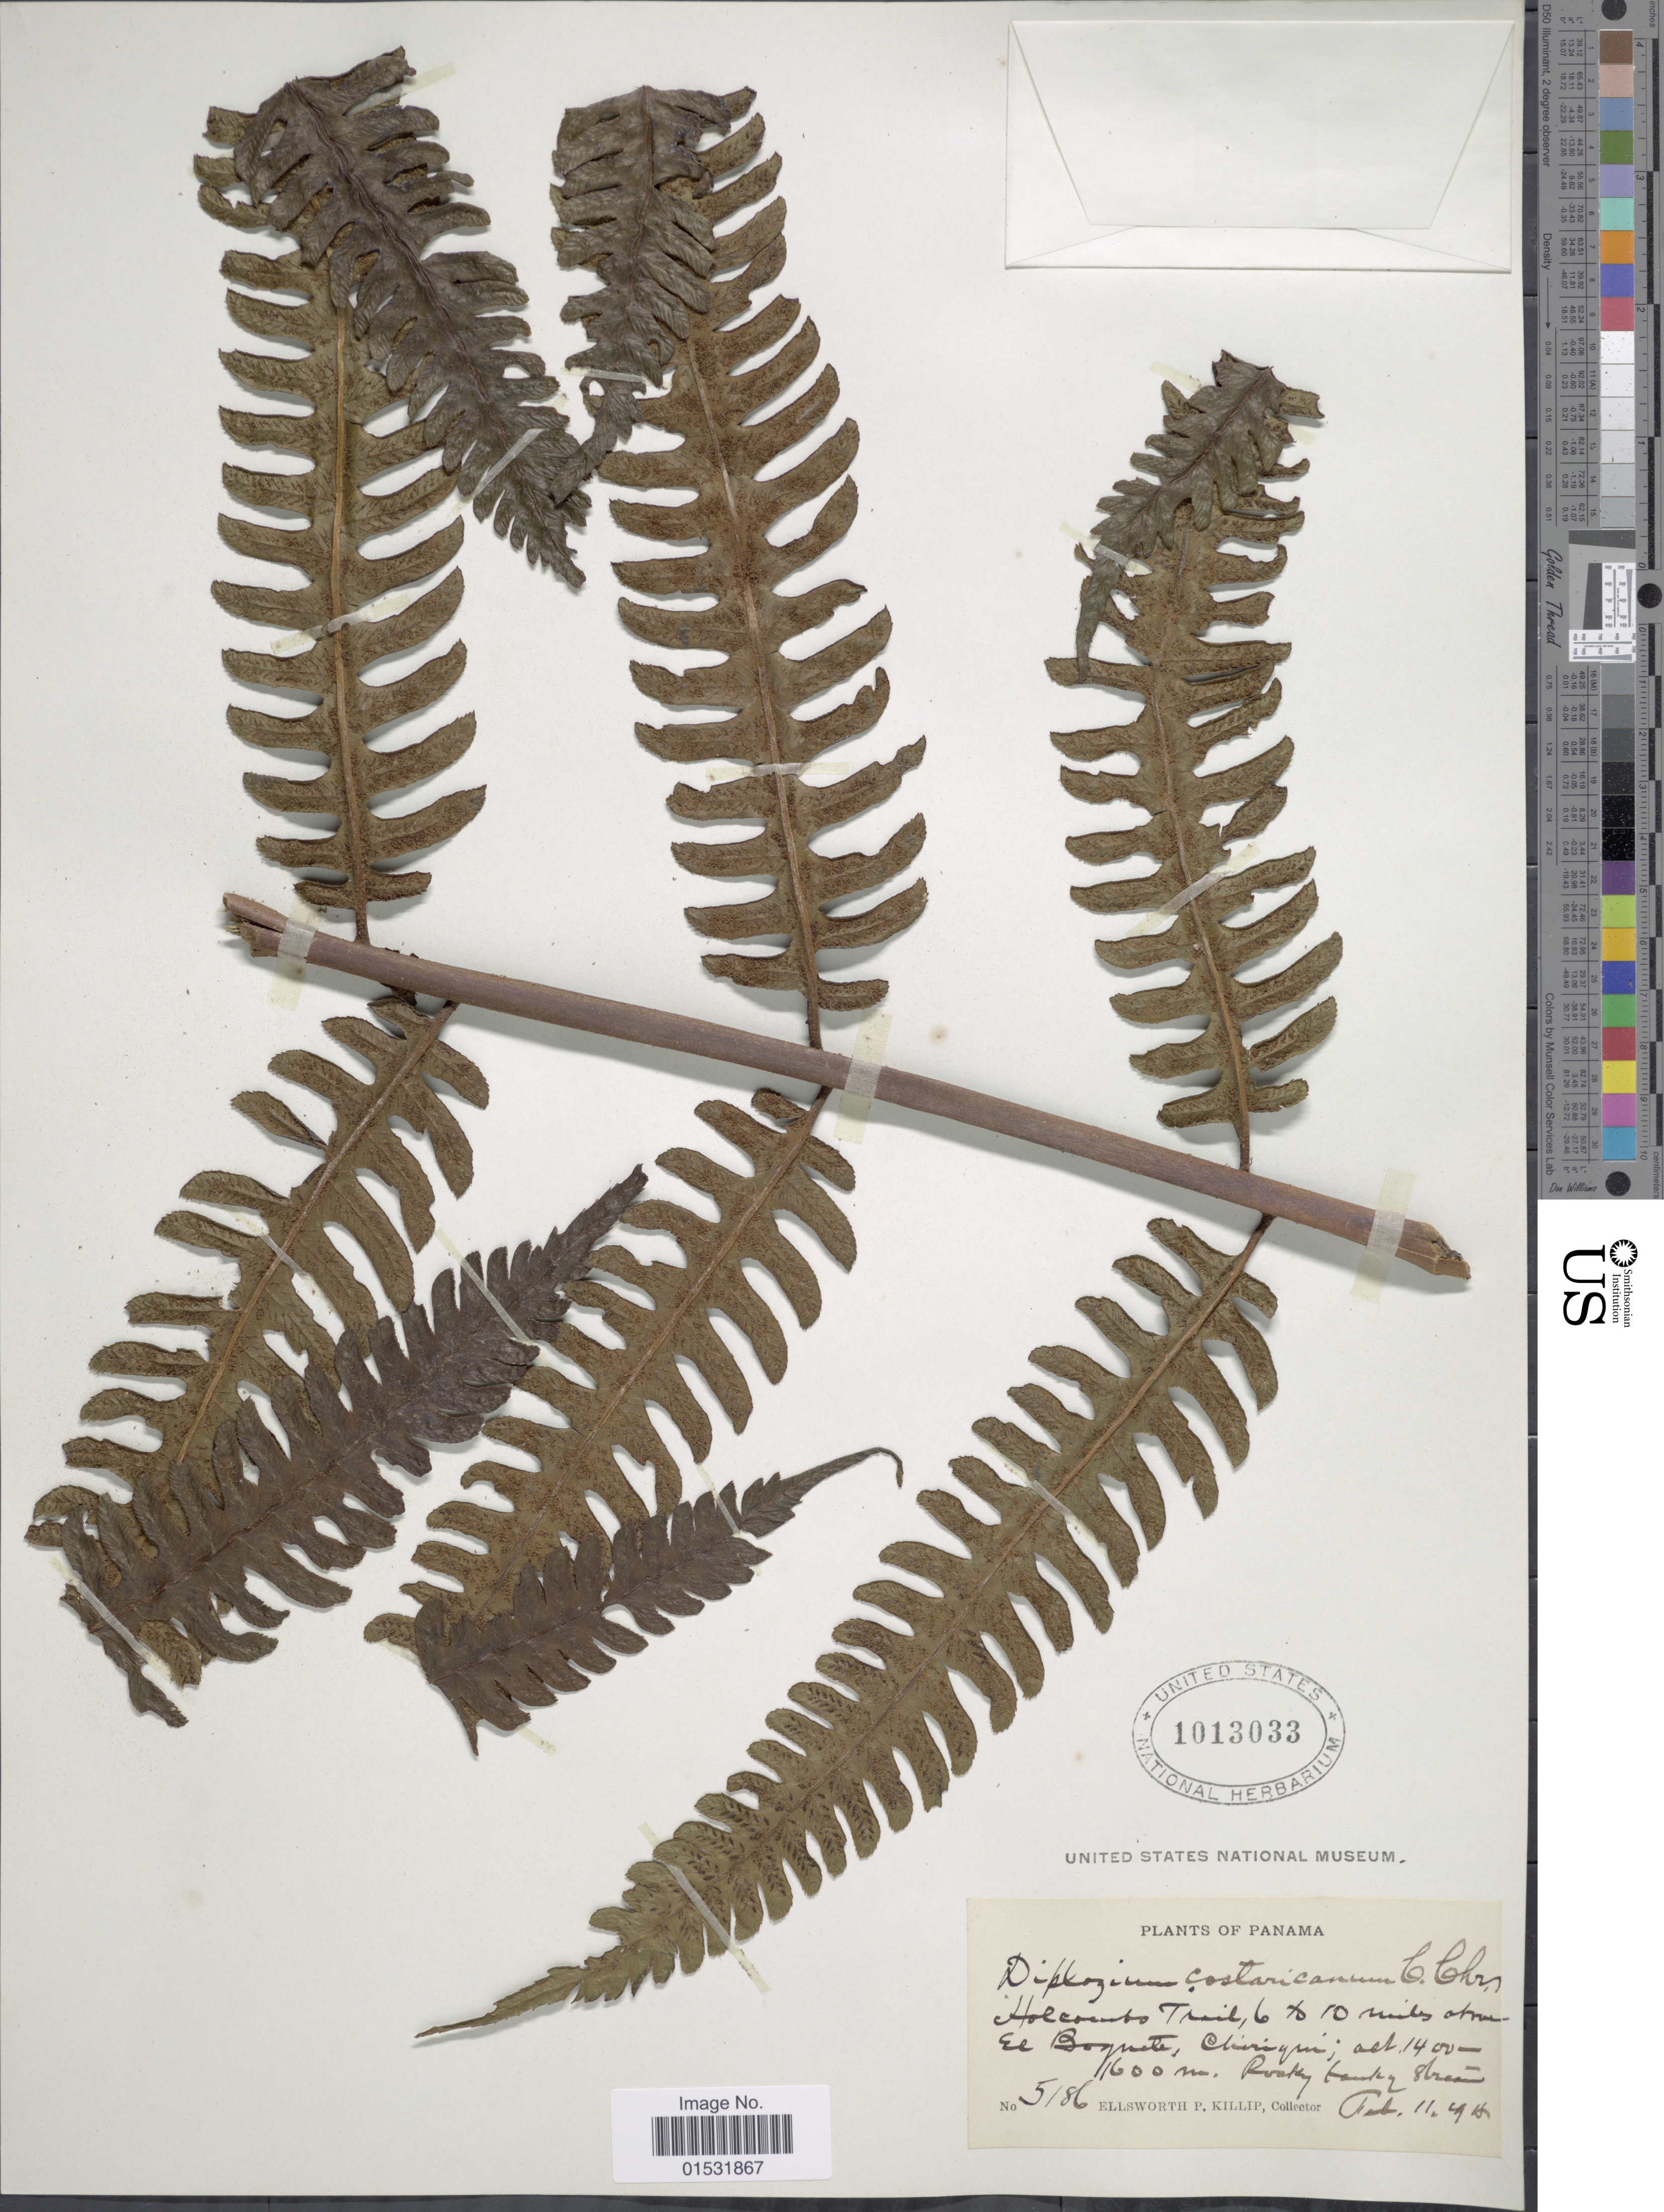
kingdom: Plantae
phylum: Tracheophyta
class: Polypodiopsida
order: Polypodiales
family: Athyriaceae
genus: Diplazium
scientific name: Diplazium lindbergii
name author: (Mett.) Christ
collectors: E. P. Killip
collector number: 5186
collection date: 1918-02-11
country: Panama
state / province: Chiriqui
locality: Holcomb's Trail, 6 to 10 miles above El Boquete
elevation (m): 1400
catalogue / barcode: US 1013033